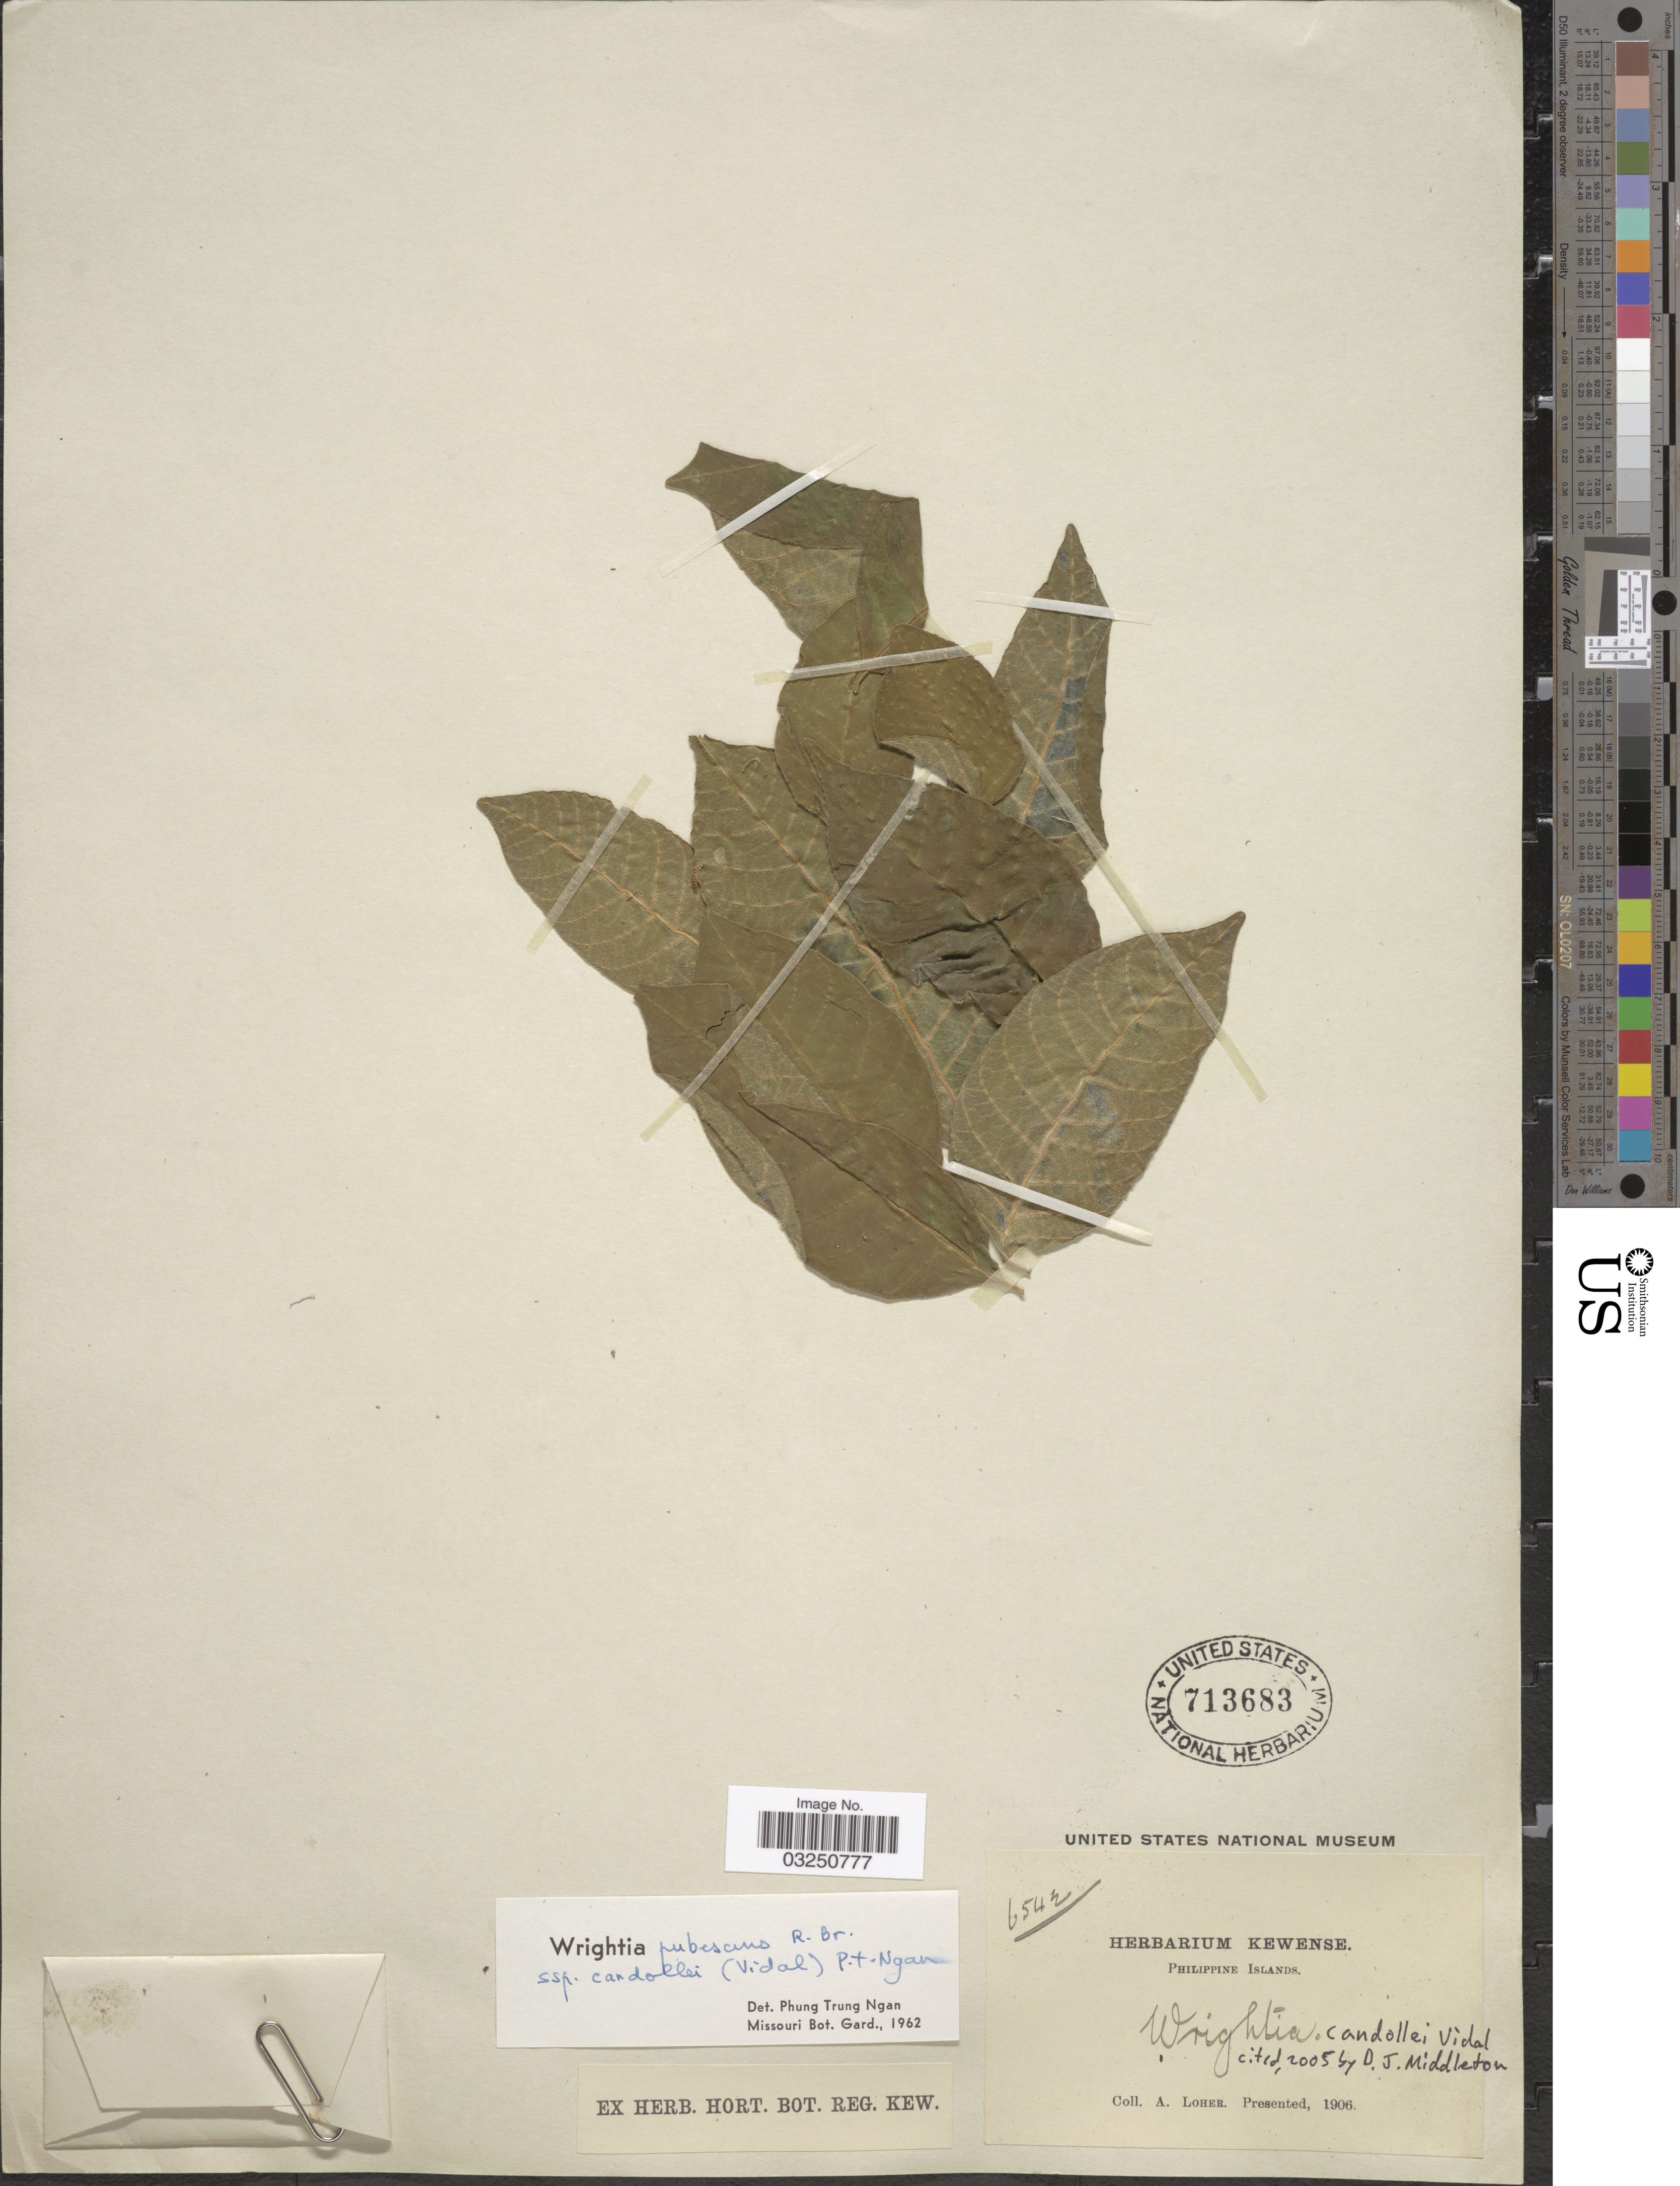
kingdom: Plantae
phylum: Tracheophyta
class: Magnoliopsida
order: Gentianales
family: Apocynaceae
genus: Wrightia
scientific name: Wrightia candollei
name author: Vidal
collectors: A. Loher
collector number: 6542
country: Philippines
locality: Philippine Islands.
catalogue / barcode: US 713683